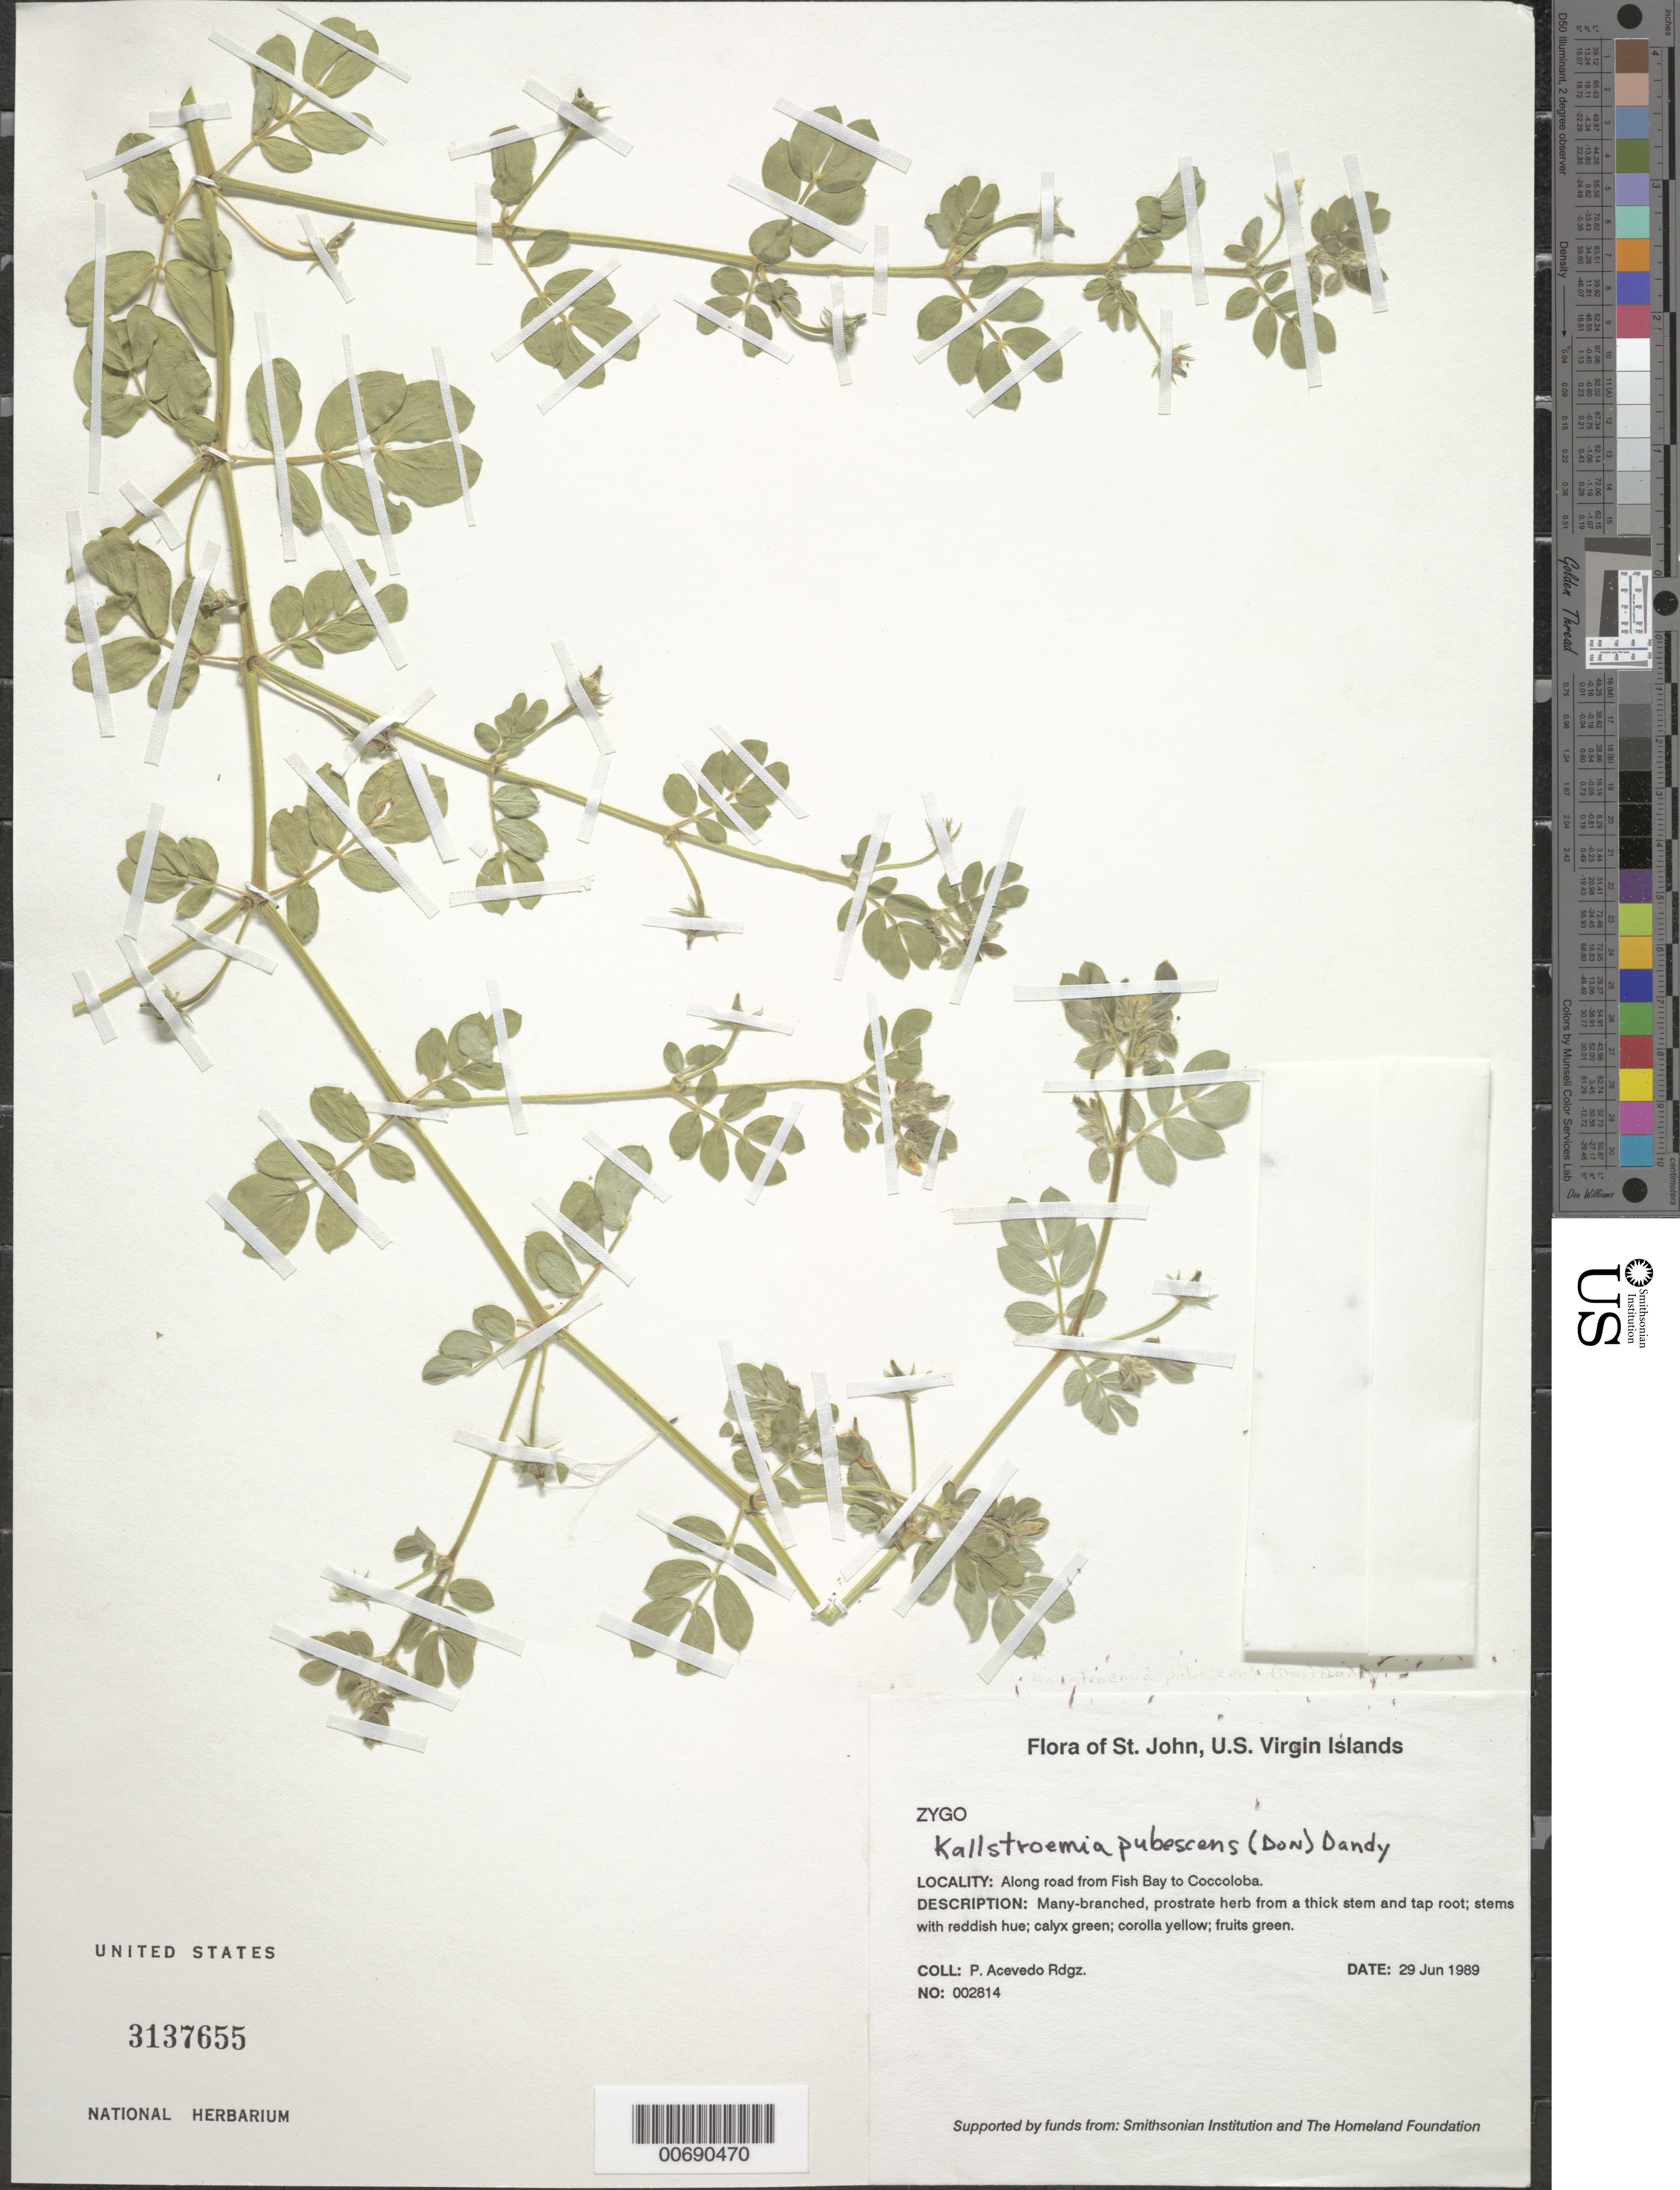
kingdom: Plantae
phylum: Tracheophyta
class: Magnoliopsida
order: Zygophyllales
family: Zygophyllaceae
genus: Kallstroemia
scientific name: Kallstroemia pubescens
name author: (G. Don) Dandy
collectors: P. Acevedo-Rodr.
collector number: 2814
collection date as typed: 29 Jun 1989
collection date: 1989-06-29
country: U.S. Virgin Islands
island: St. John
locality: Along road from Fish Bay to Coccoloba.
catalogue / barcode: US 3137655